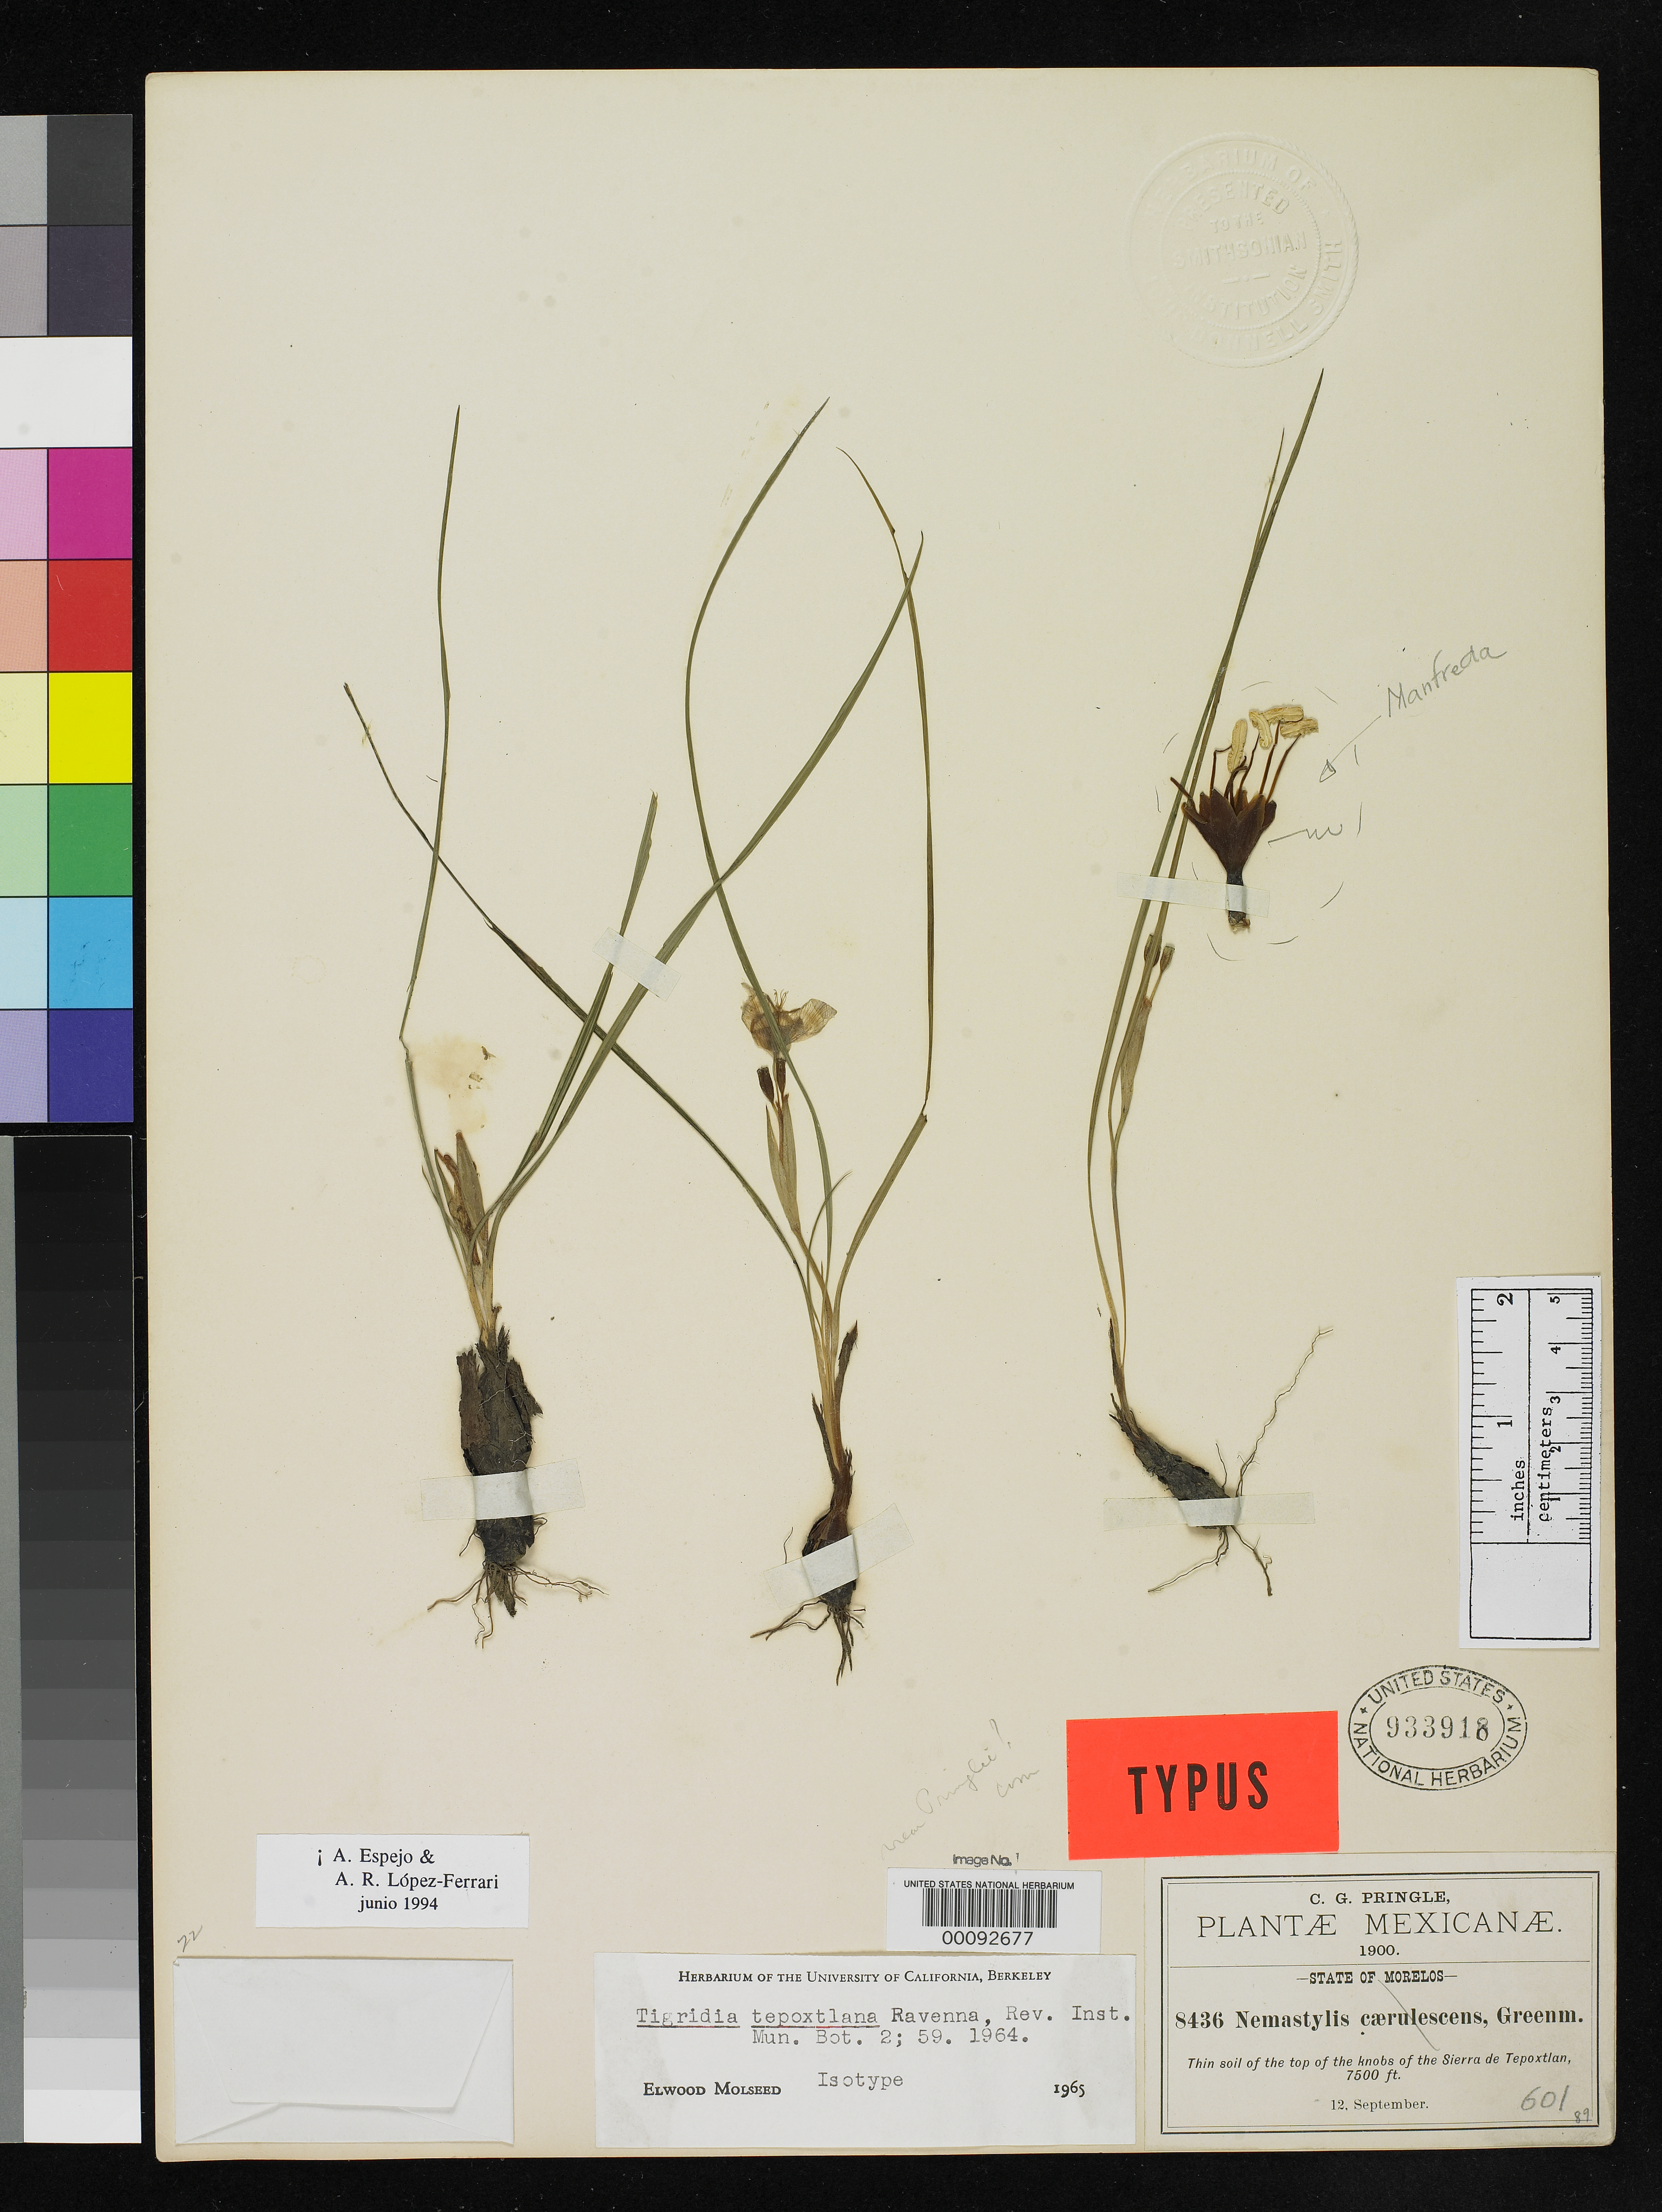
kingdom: Plantae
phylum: Tracheophyta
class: Liliopsida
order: Asparagales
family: Iridaceae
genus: Tigridia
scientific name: Tigridia tepoxtlana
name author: Ravenna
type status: Isotype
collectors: C. G. Pringle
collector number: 8436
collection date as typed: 12 Sep 1900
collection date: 1900-09-12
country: Mexico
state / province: Morelos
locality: Thin soil of the top of the knobs of the Sierra de Tepoxtlan.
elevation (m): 2286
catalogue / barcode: US 933918